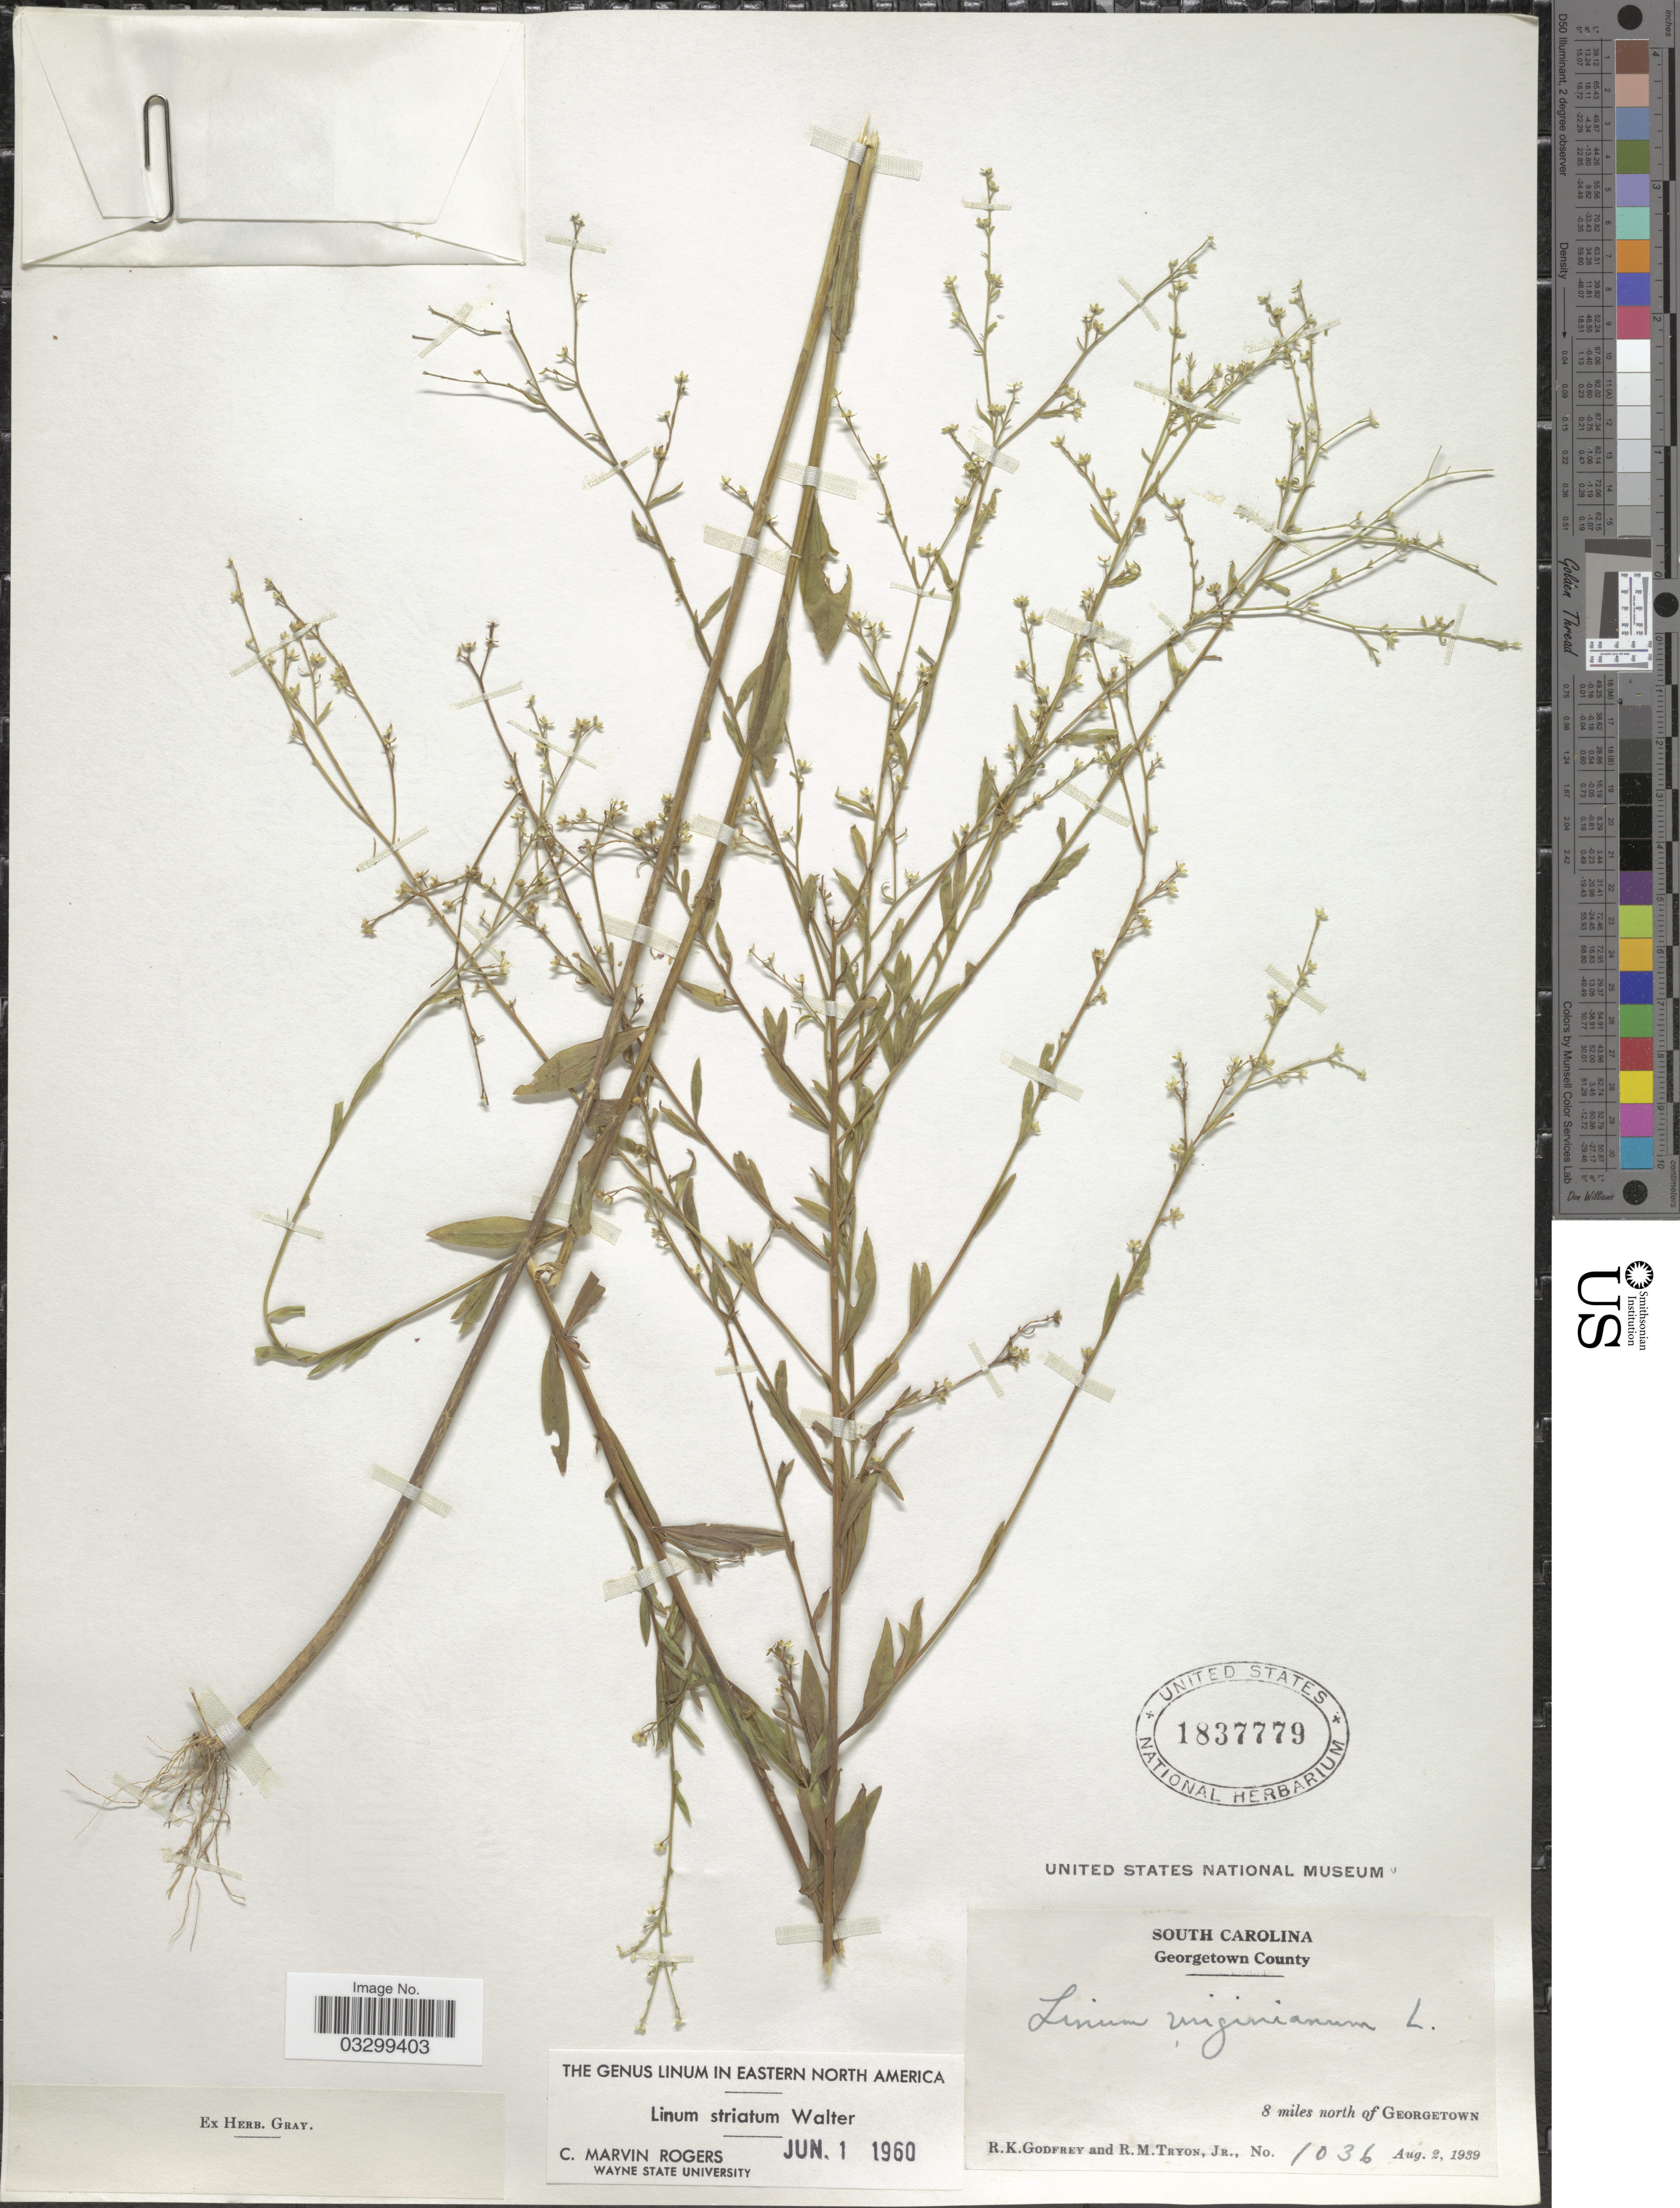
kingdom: Plantae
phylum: Tracheophyta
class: Magnoliopsida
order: Malpighiales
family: Linaceae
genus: Linum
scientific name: Linum striatum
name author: Walter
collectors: R. K. Godfrey & R. Tryon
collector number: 1036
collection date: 1939-08-02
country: United States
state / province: South Carolina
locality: Georgetown County. 8 miles north of Georgetown.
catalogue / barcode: US 1837779